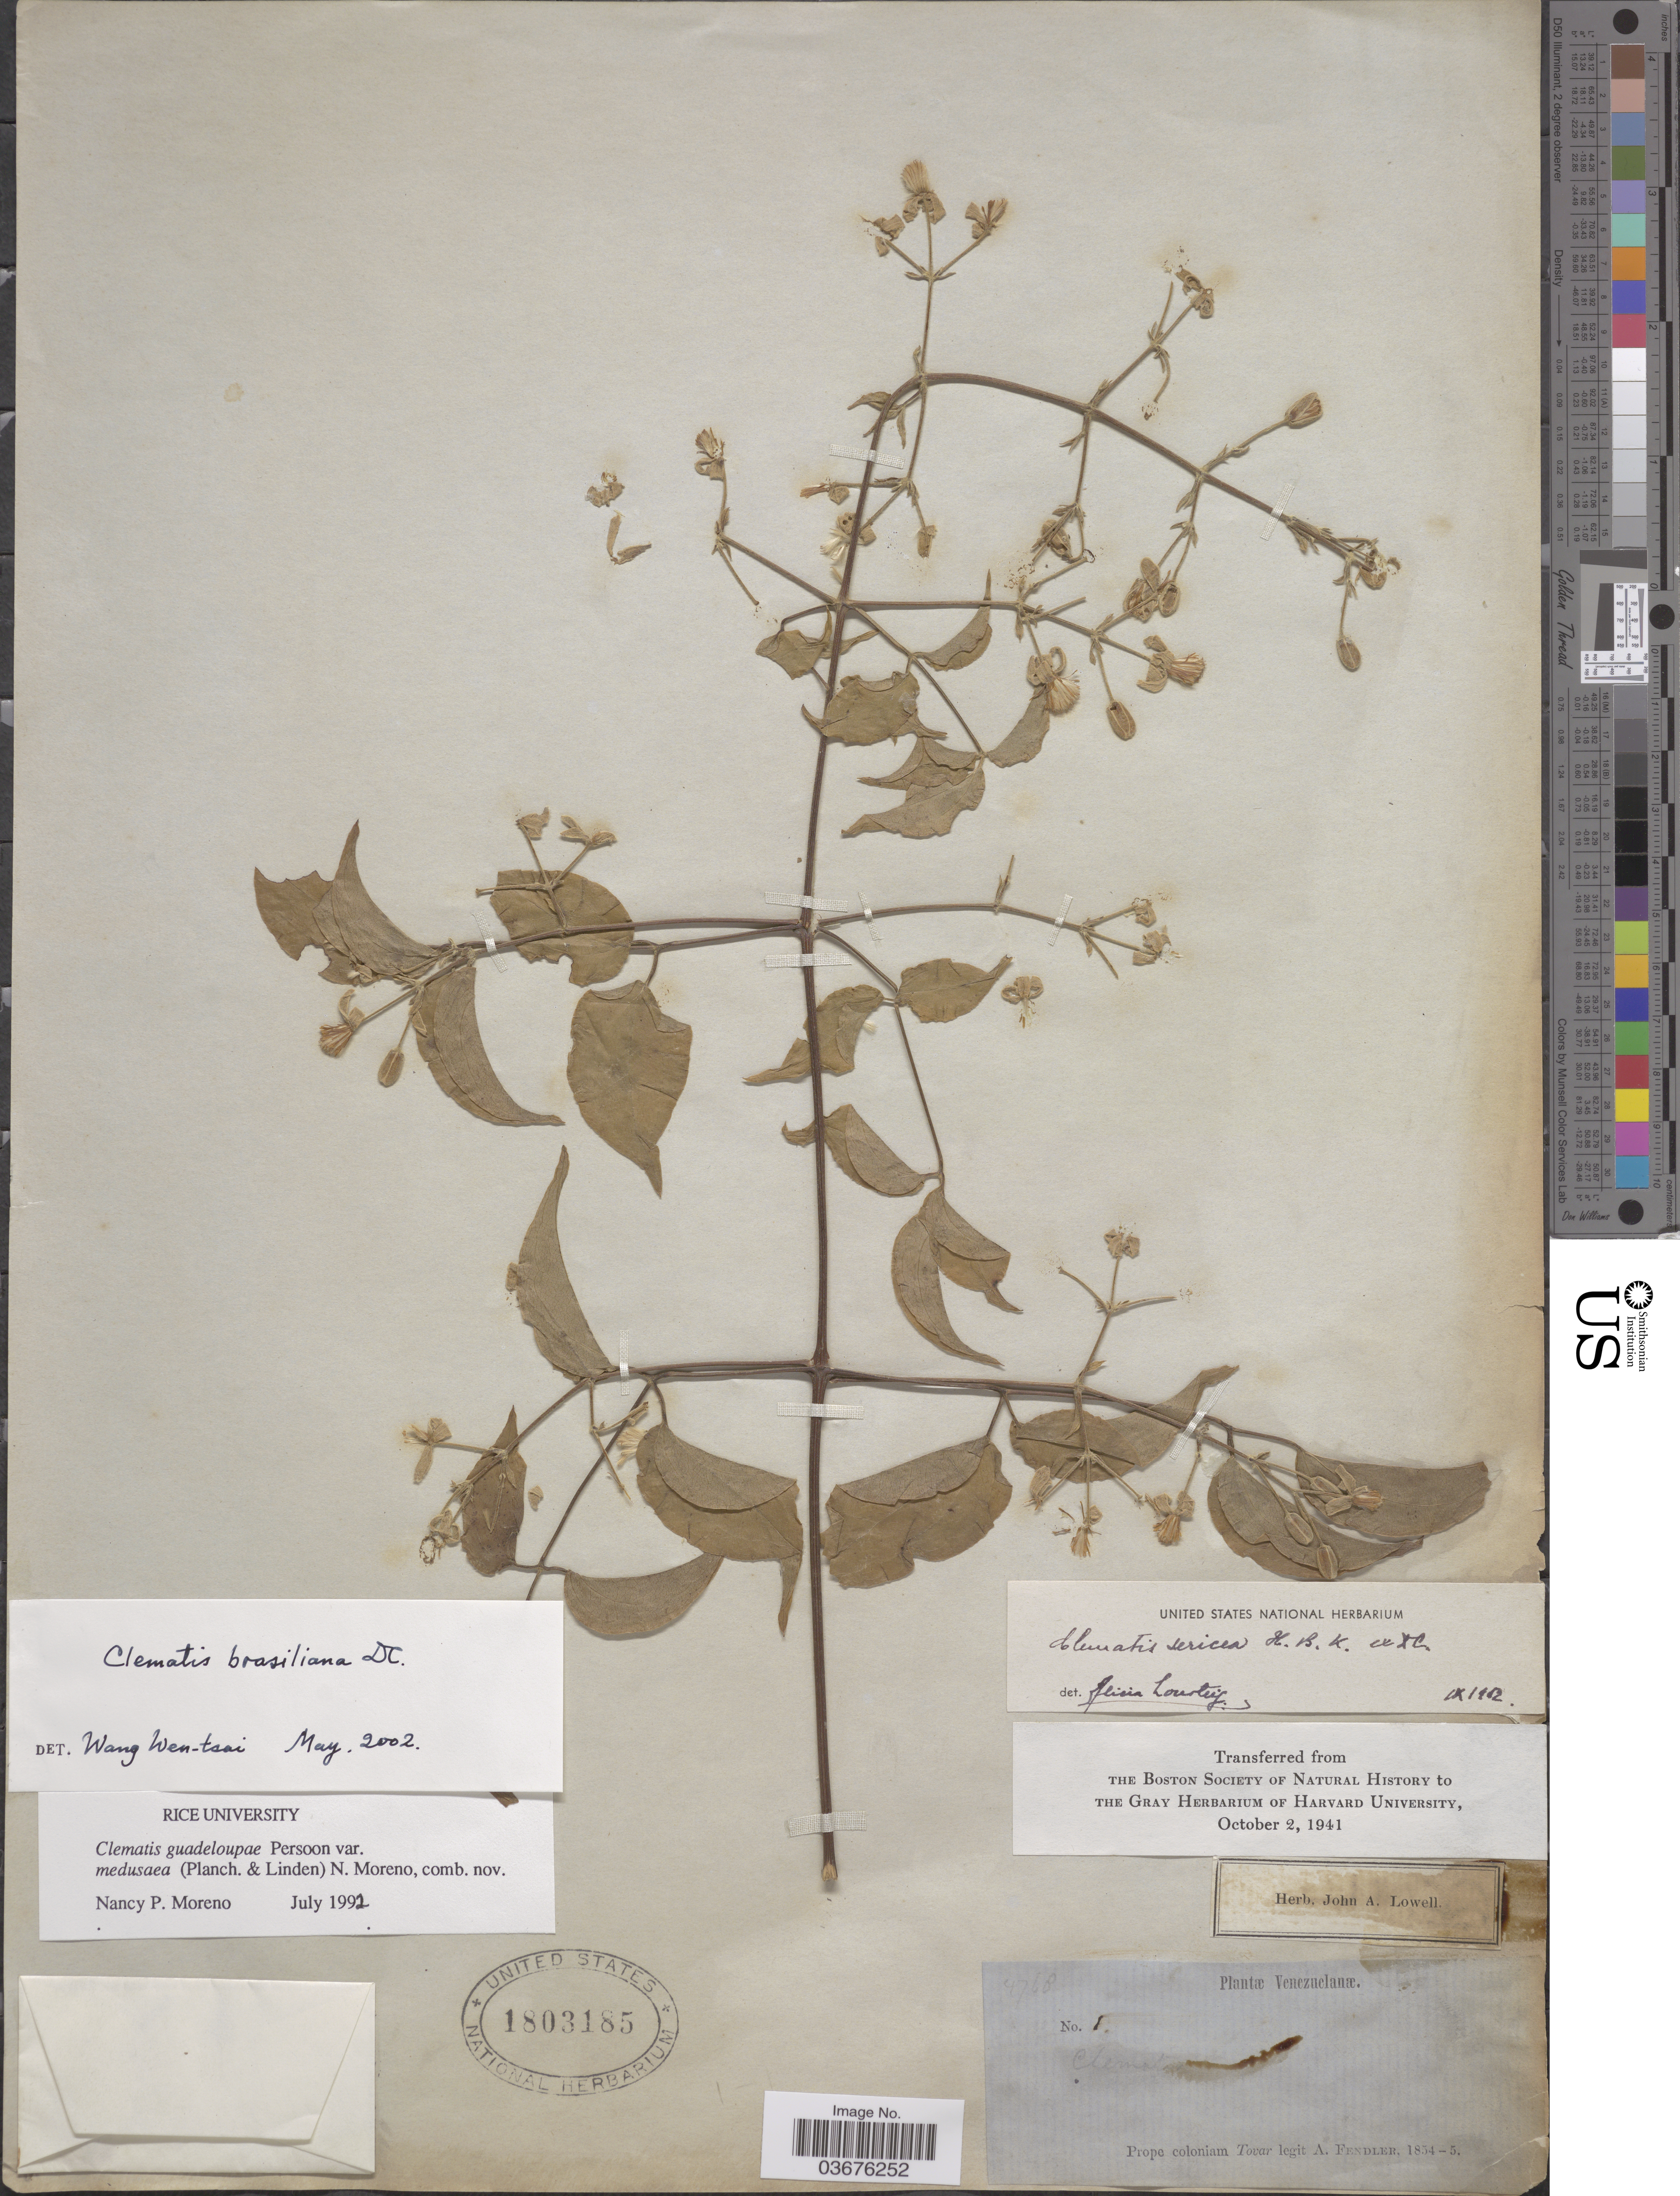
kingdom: Plantae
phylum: Tracheophyta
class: Magnoliopsida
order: Ranunculales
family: Ranunculaceae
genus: Clematis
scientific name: Clematis brasiliana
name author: DC.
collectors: A. Fendler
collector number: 1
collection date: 1854/1855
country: Venezuela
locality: Prope coloniam Tovar.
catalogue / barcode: US 1803185